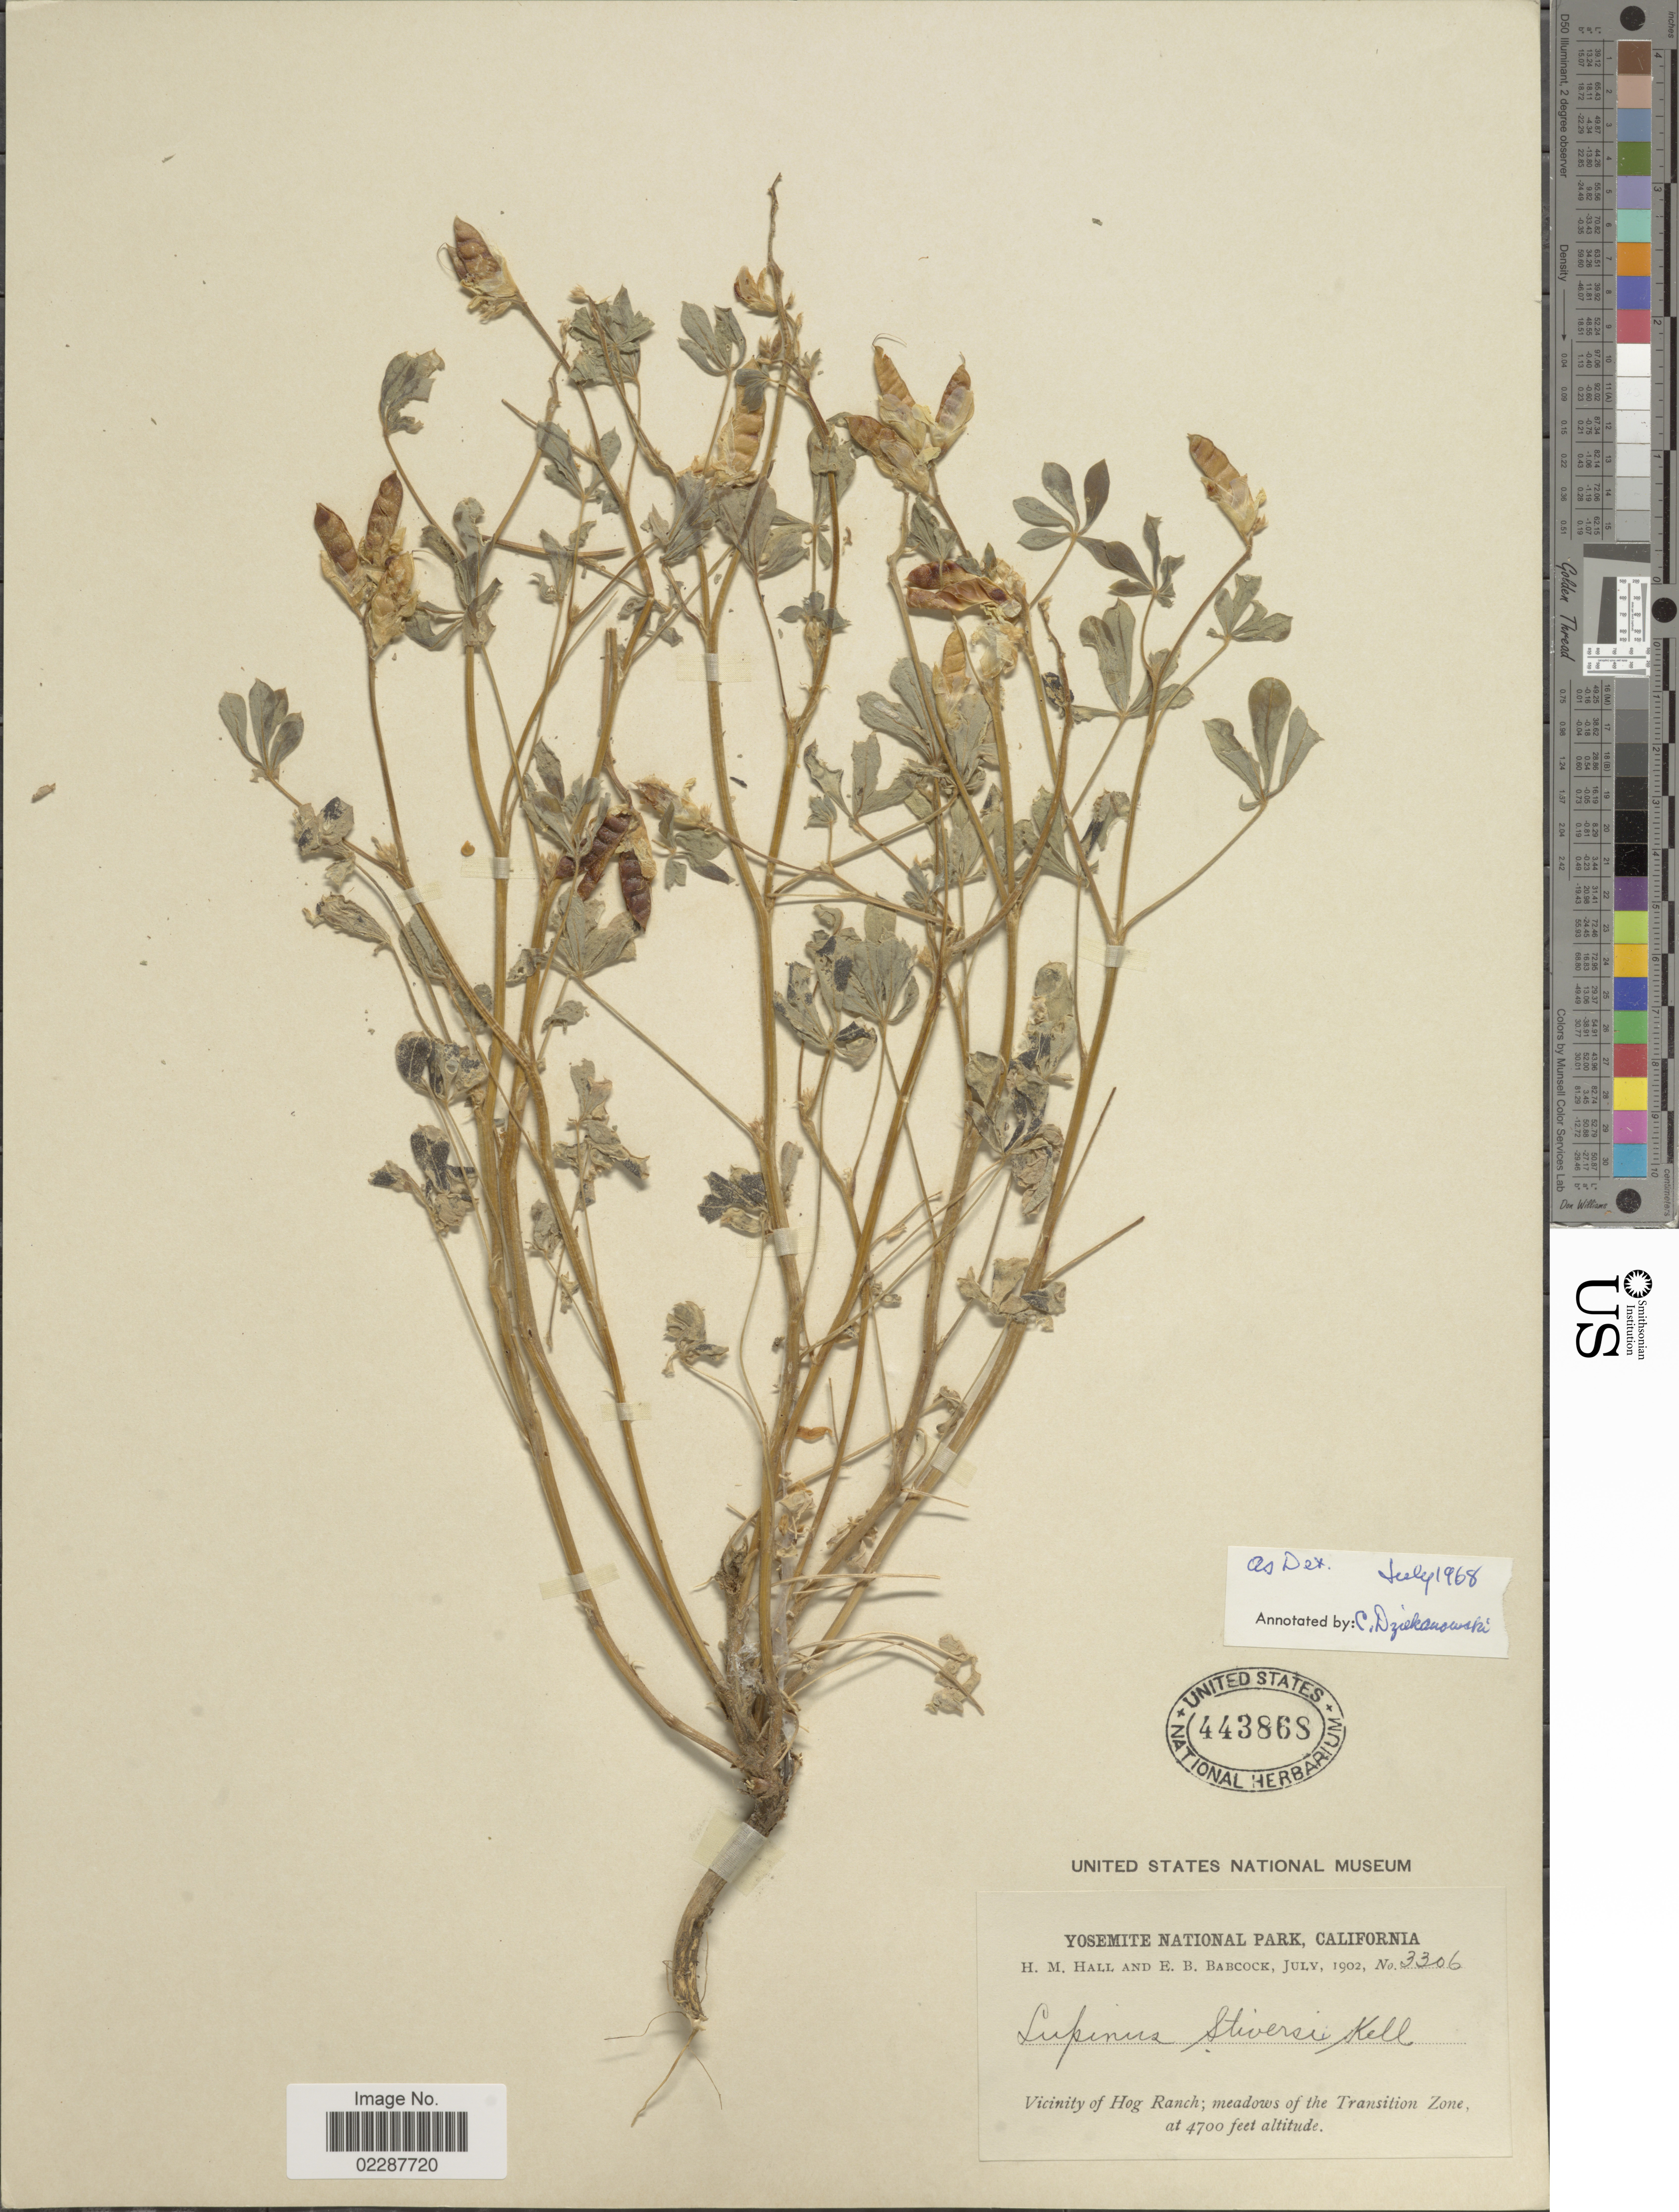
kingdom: Plantae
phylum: Tracheophyta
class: Magnoliopsida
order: Fabales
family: Fabaceae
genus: Lupinus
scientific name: Lupinus stiversii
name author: Kellogg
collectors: H. M. Hall & E. B. Babcock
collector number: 3306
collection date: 1902-07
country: United States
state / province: California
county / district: Mariposa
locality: Yosemite National Park, vicinity of Hog Ranch; meadows of the Transition Zone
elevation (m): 1433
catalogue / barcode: US 443868